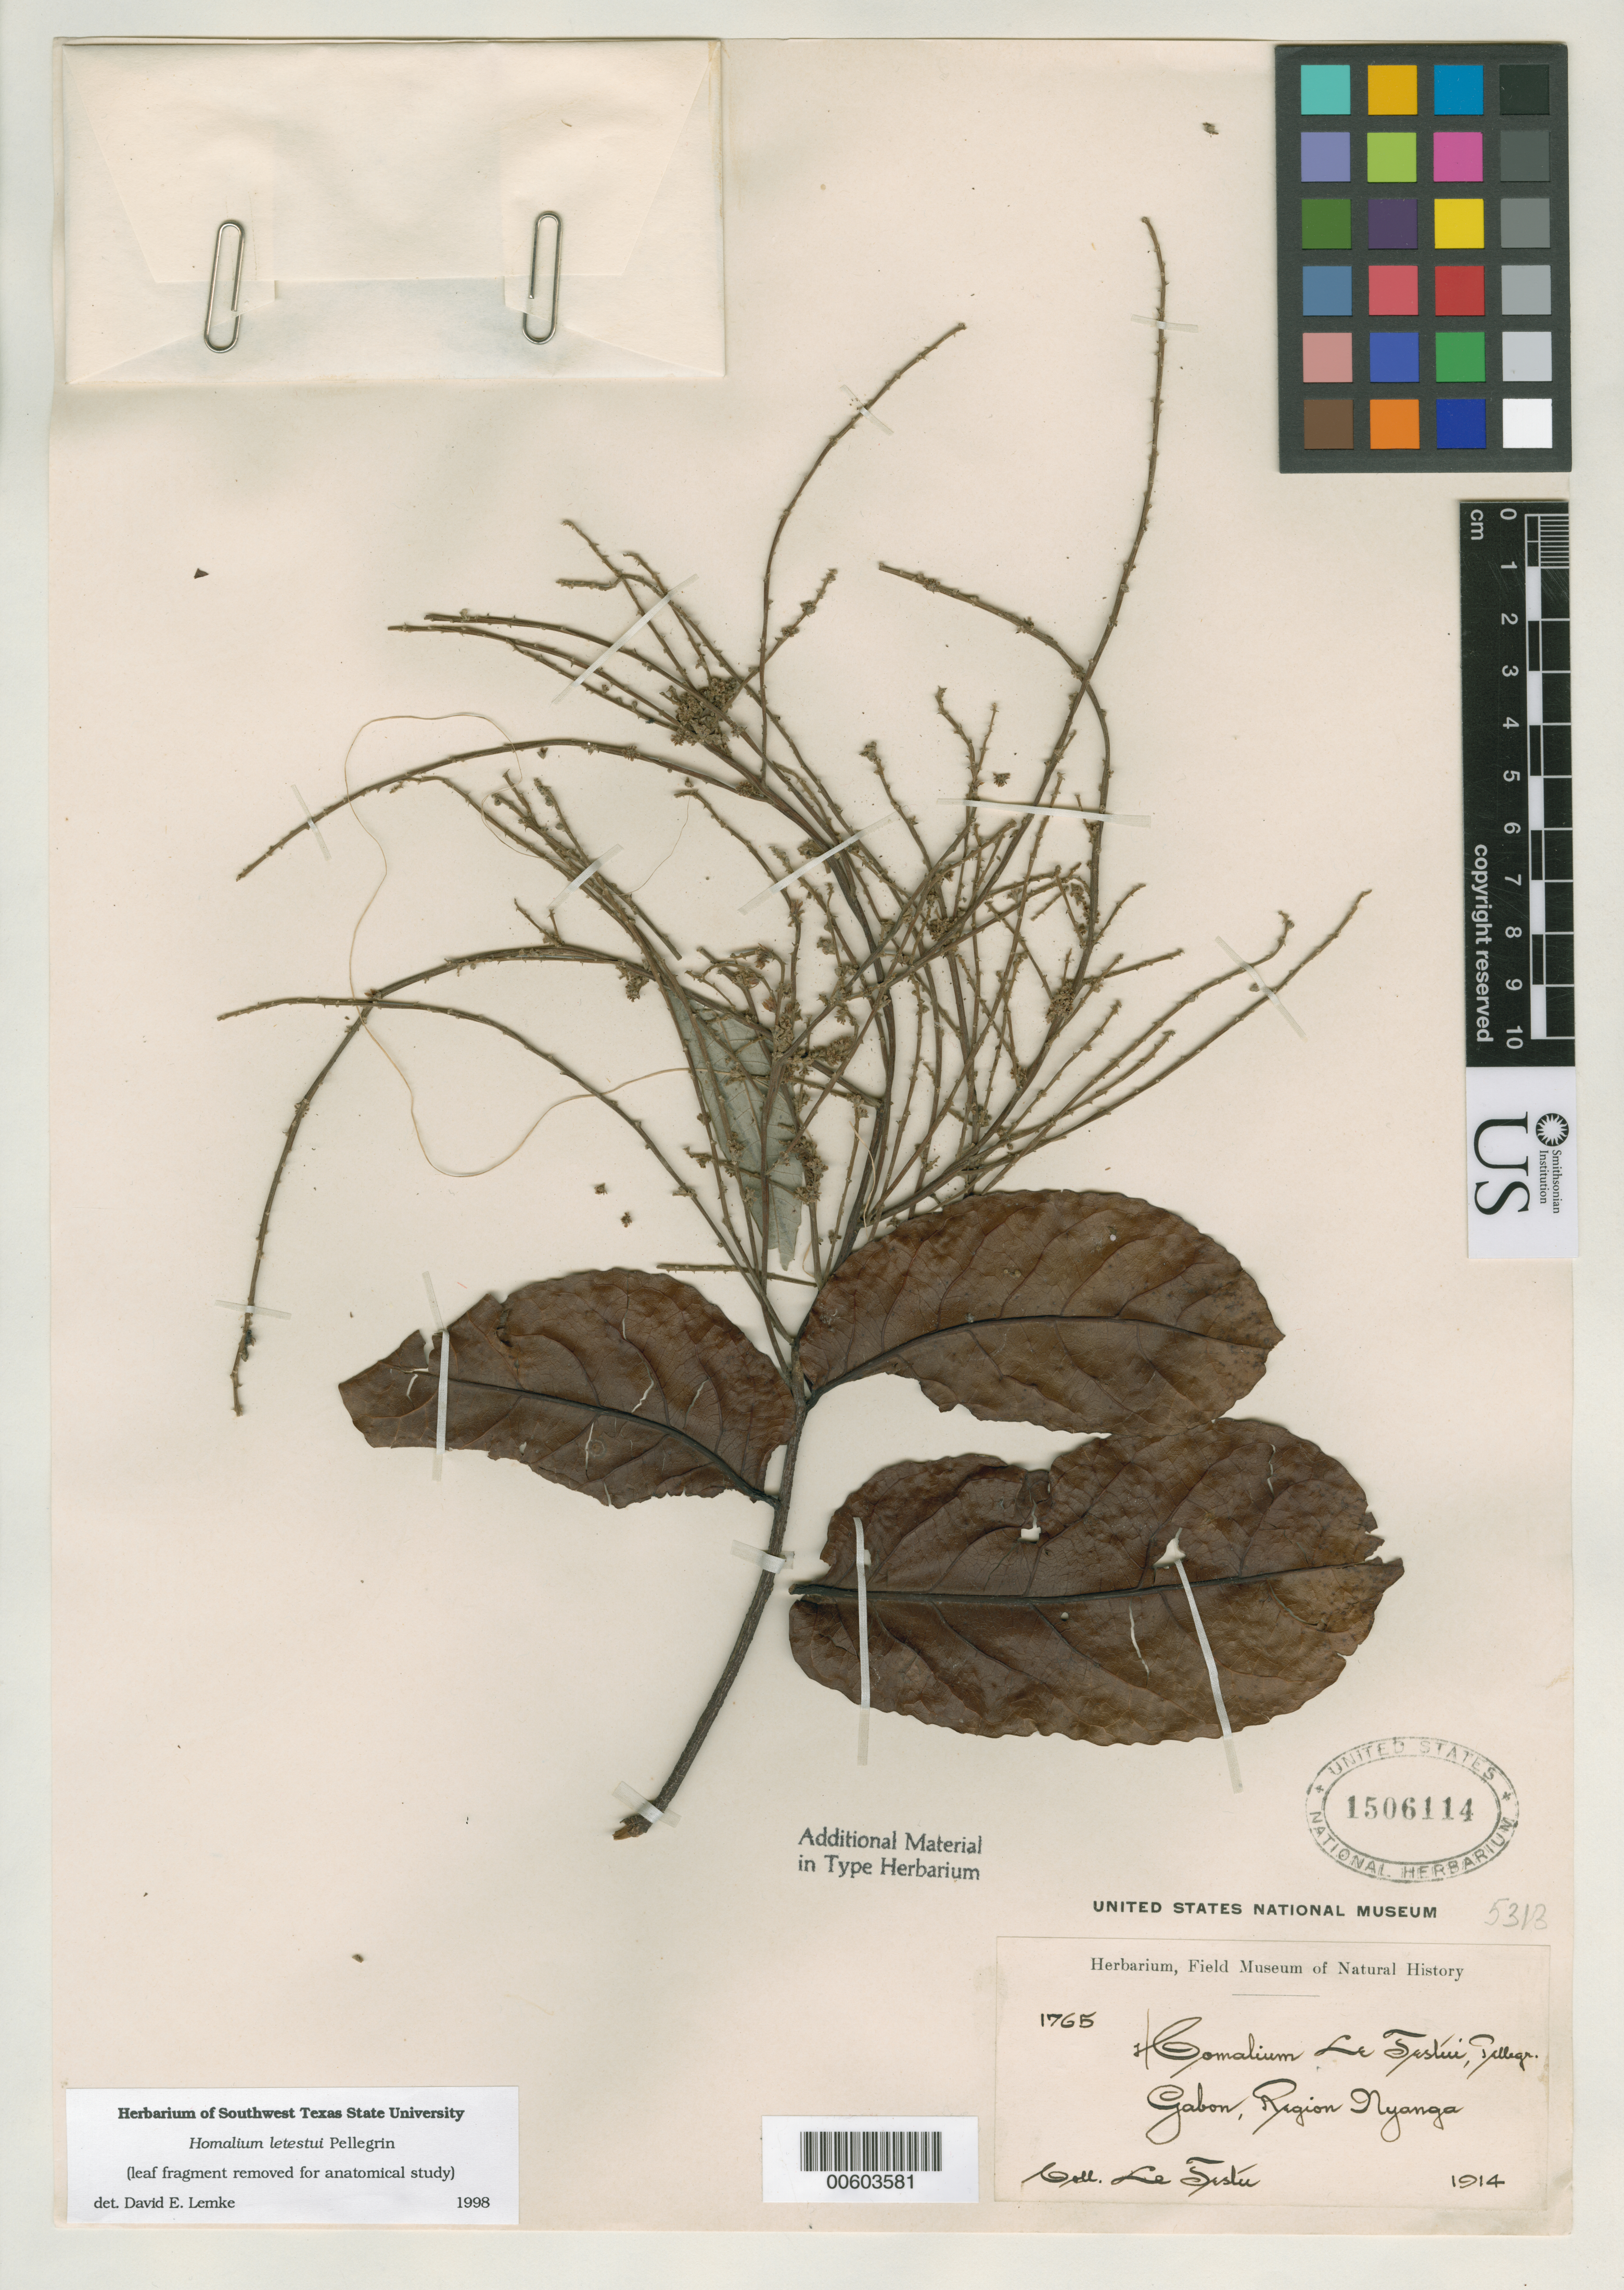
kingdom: Plantae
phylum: Tracheophyta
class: Magnoliopsida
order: Malpighiales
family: Salicaceae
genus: Homalium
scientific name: Homalium letestui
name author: Pellegr.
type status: Isosyntype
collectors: G. Le Testu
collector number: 1765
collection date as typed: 1914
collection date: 1914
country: Gabon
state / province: Nyanga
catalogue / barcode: US 1506114